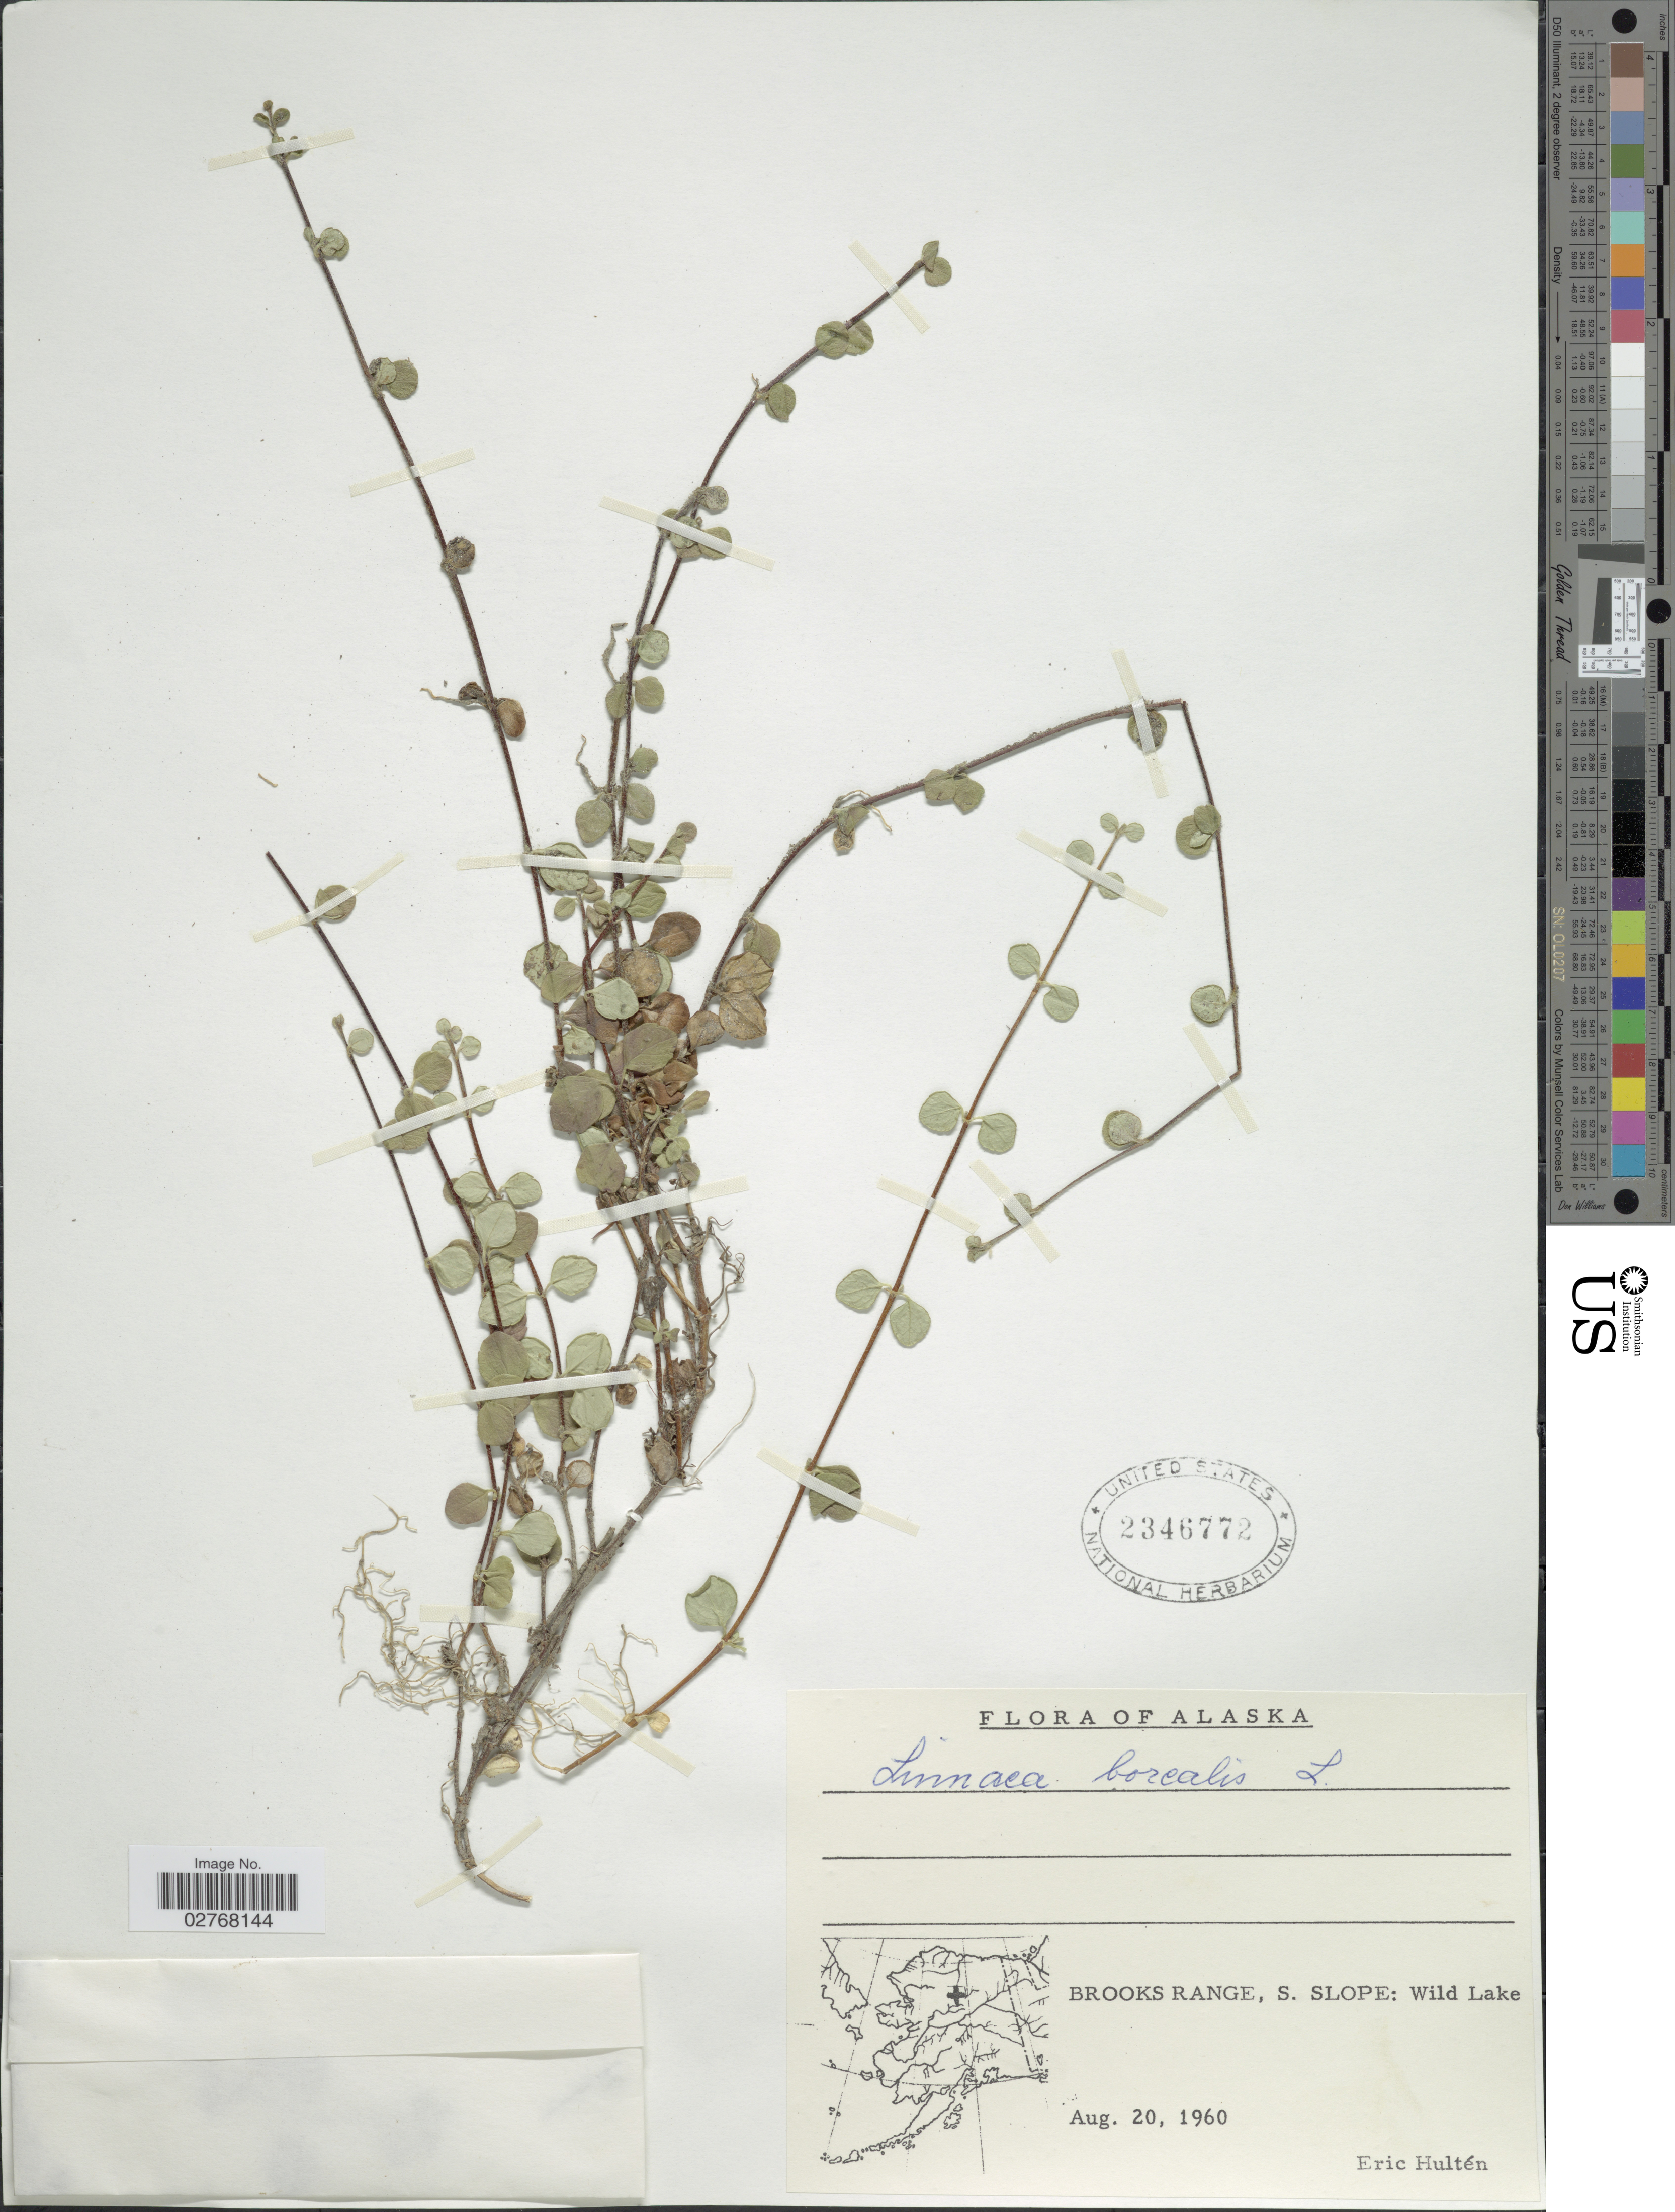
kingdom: Plantae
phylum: Tracheophyta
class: Magnoliopsida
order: Dipsacales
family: Caprifoliaceae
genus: Linnaea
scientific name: Linnaea borealis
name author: L.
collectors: E. G. Hultén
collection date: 1960-08-20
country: United States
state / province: Alaska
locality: Brooks Range, S. Slope: Wild Lake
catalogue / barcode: US 2346772